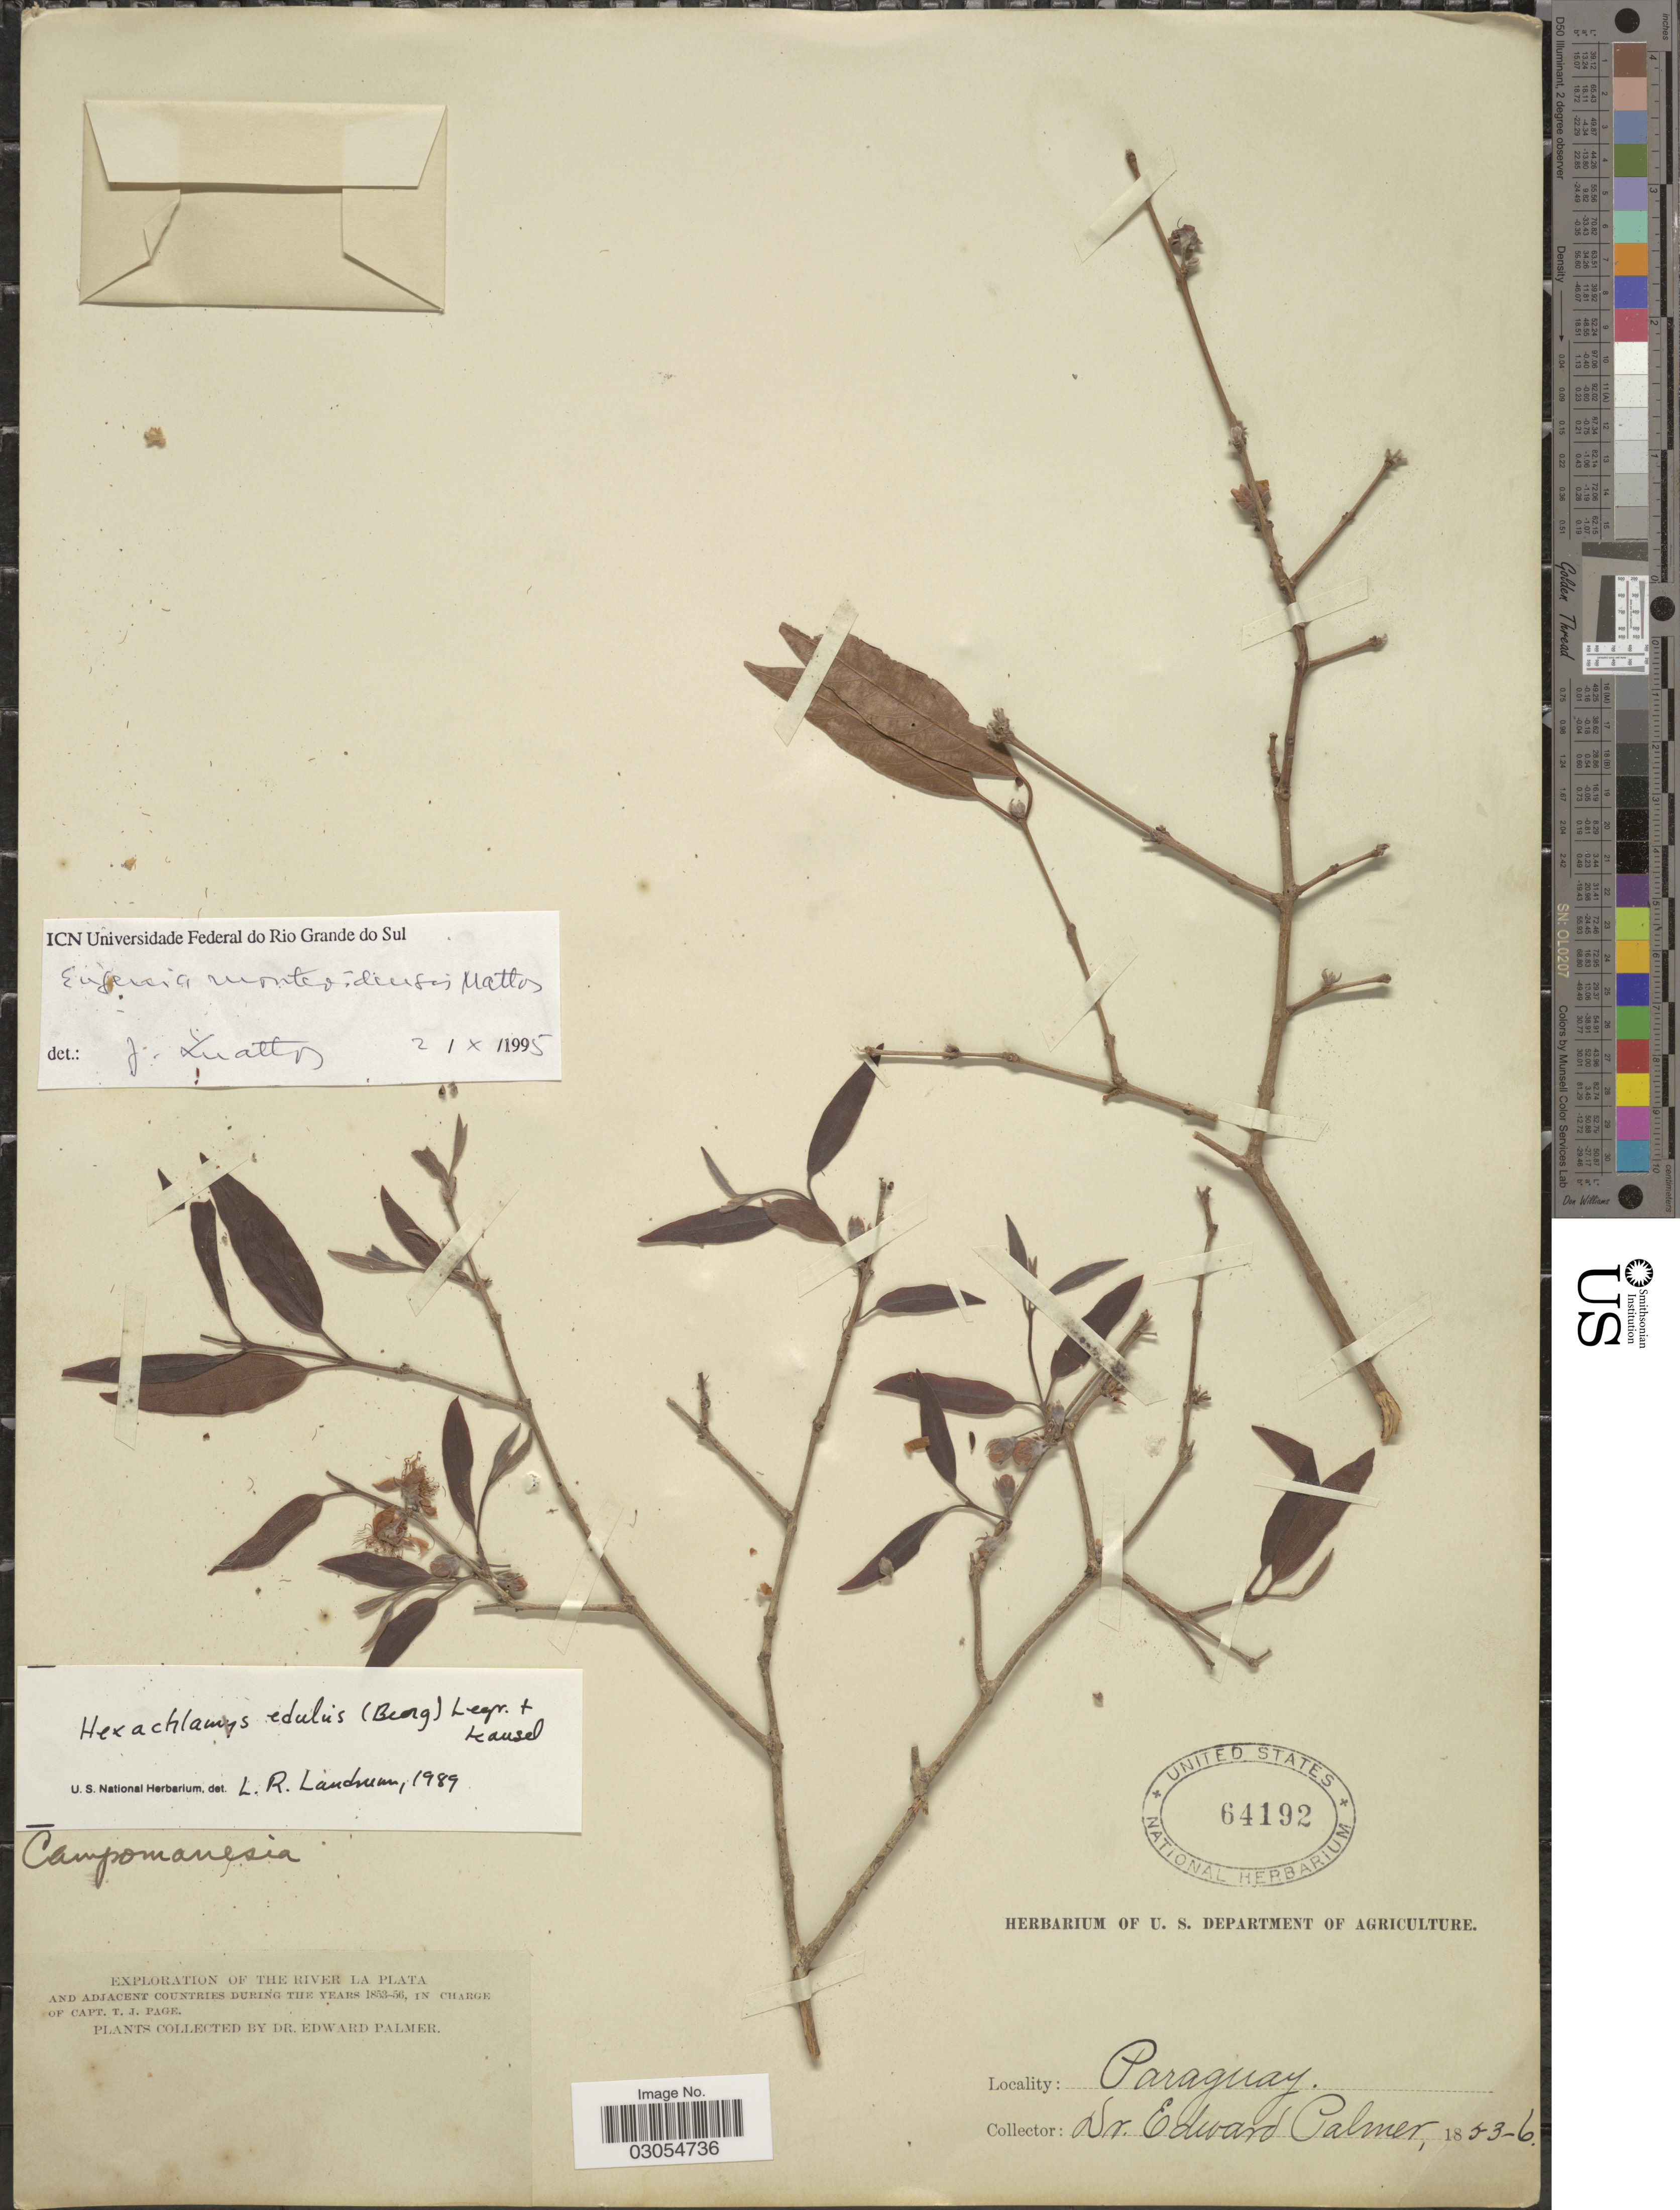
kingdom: Plantae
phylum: Tracheophyta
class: Magnoliopsida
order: Myrtales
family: Myrtaceae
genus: Eugenia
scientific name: Eugenia myrcianthes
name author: Nied.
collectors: E. Palmer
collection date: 1853/1956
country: Paraguay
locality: The River La Plata and adjacent countries.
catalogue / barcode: US 64192